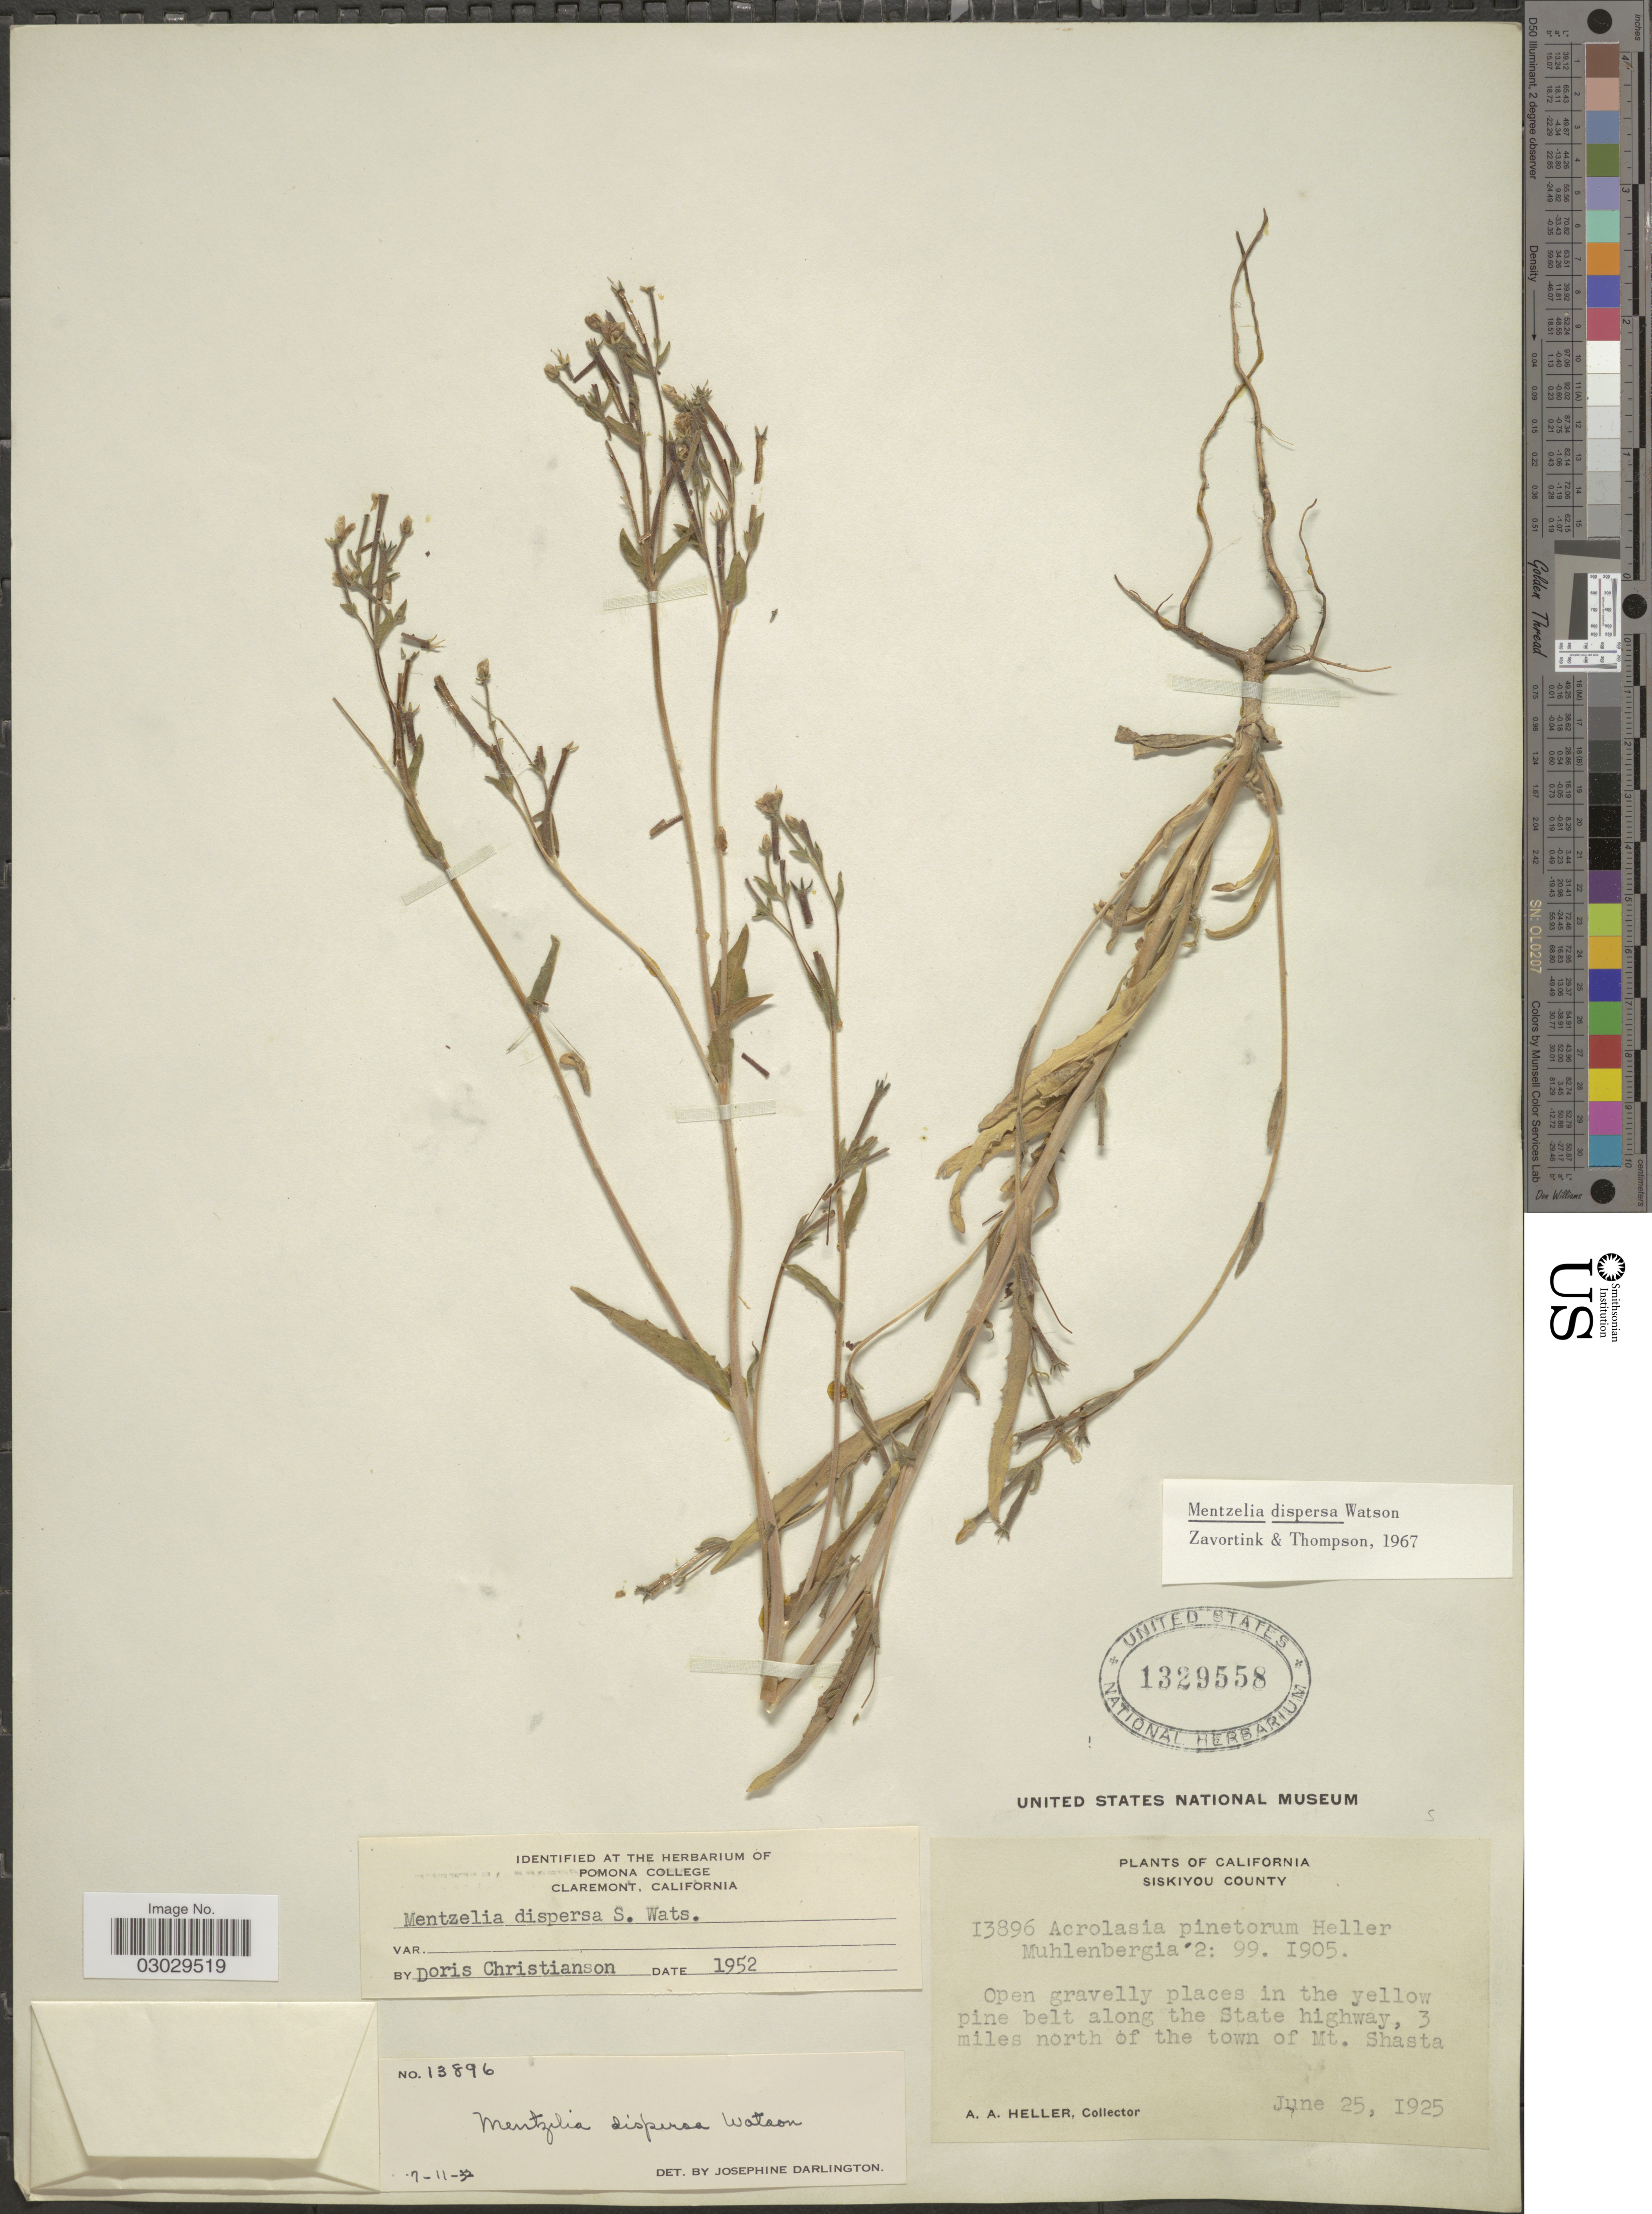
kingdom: Plantae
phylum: Tracheophyta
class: Magnoliopsida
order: Cornales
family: Loasaceae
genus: Mentzelia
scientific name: Mentzelia dispersa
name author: S. Watson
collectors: A. A. Heller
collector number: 13896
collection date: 1925-06-25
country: United States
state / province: California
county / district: Siskiyou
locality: Siskiyou County. Open gravelly places in the valley pine belt along the State highway, 3 miles north of the town of Mt. Shasta.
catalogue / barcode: US 1329558